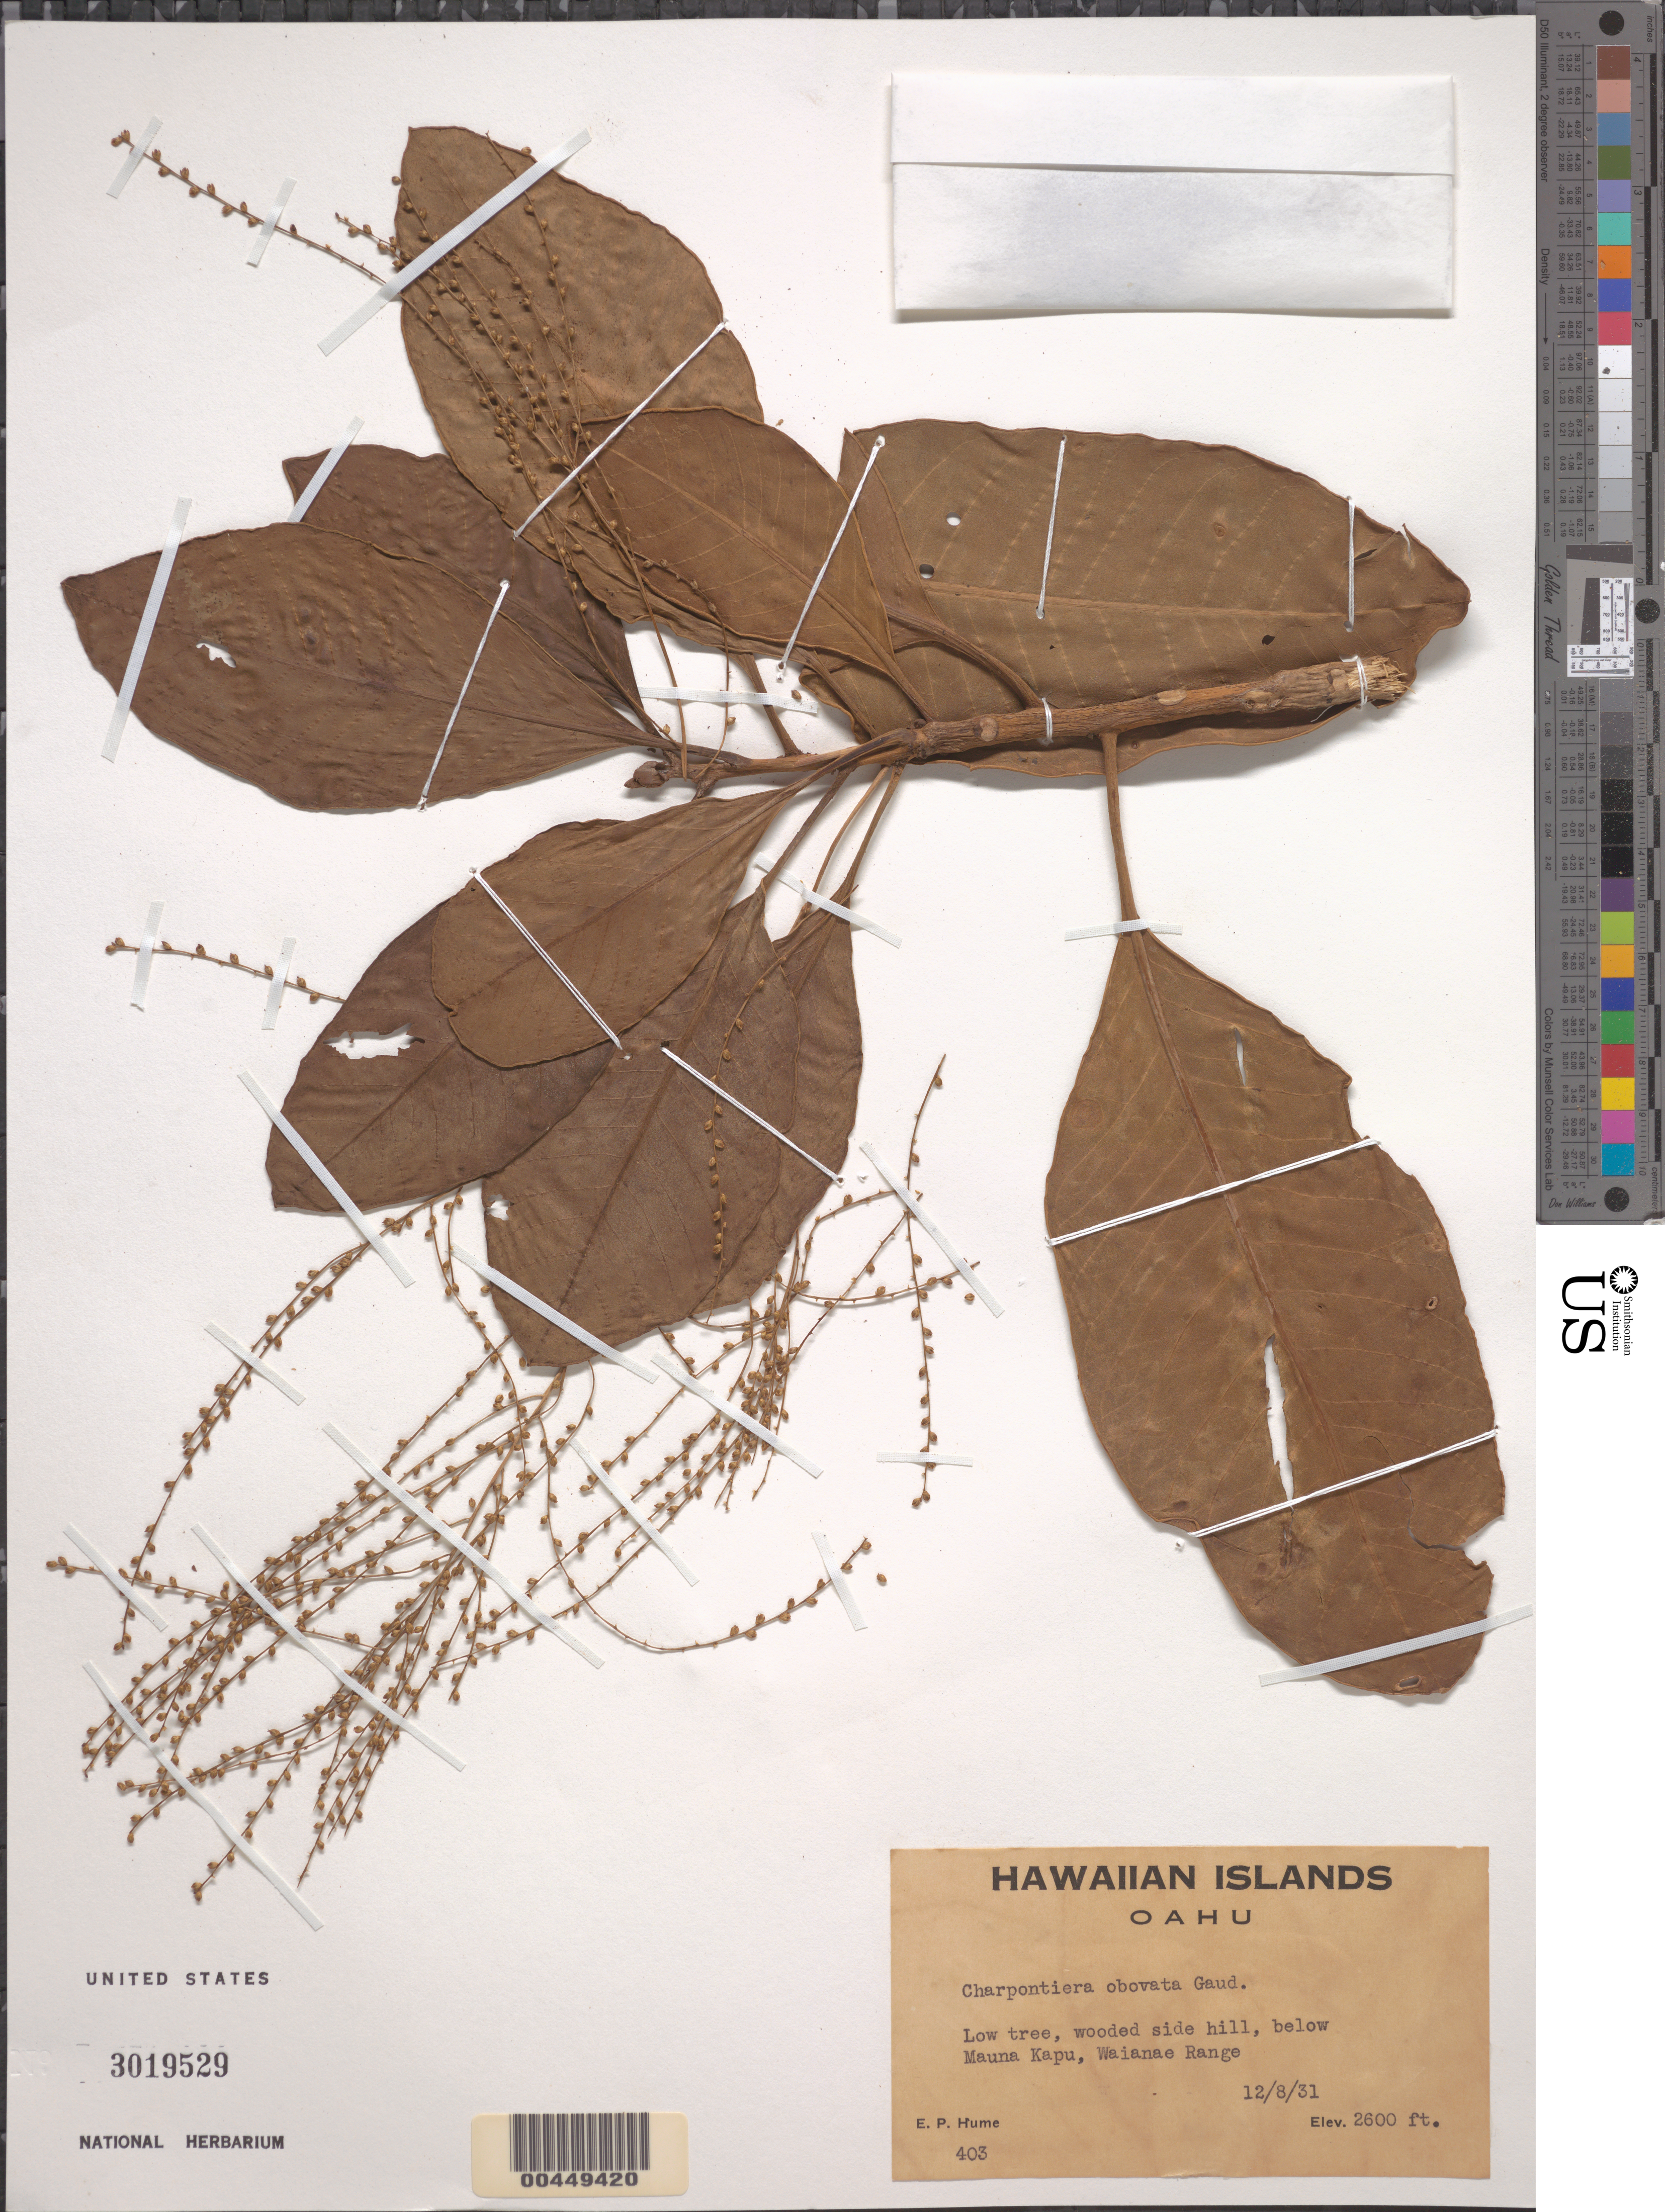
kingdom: Plantae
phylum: Tracheophyta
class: Magnoliopsida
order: Caryophyllales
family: Amaranthaceae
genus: Charpentiera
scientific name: Charpentiera obovata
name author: Gaudich.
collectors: E. Hume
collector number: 403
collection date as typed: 8 Dec 1931 or 12 Aug 1931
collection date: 1931-08-12 or 1931-12-08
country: United States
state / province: Hawaii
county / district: Honolulu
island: Oahu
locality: Below Mauna Kapu, Waianae Range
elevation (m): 792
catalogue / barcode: US 3019529